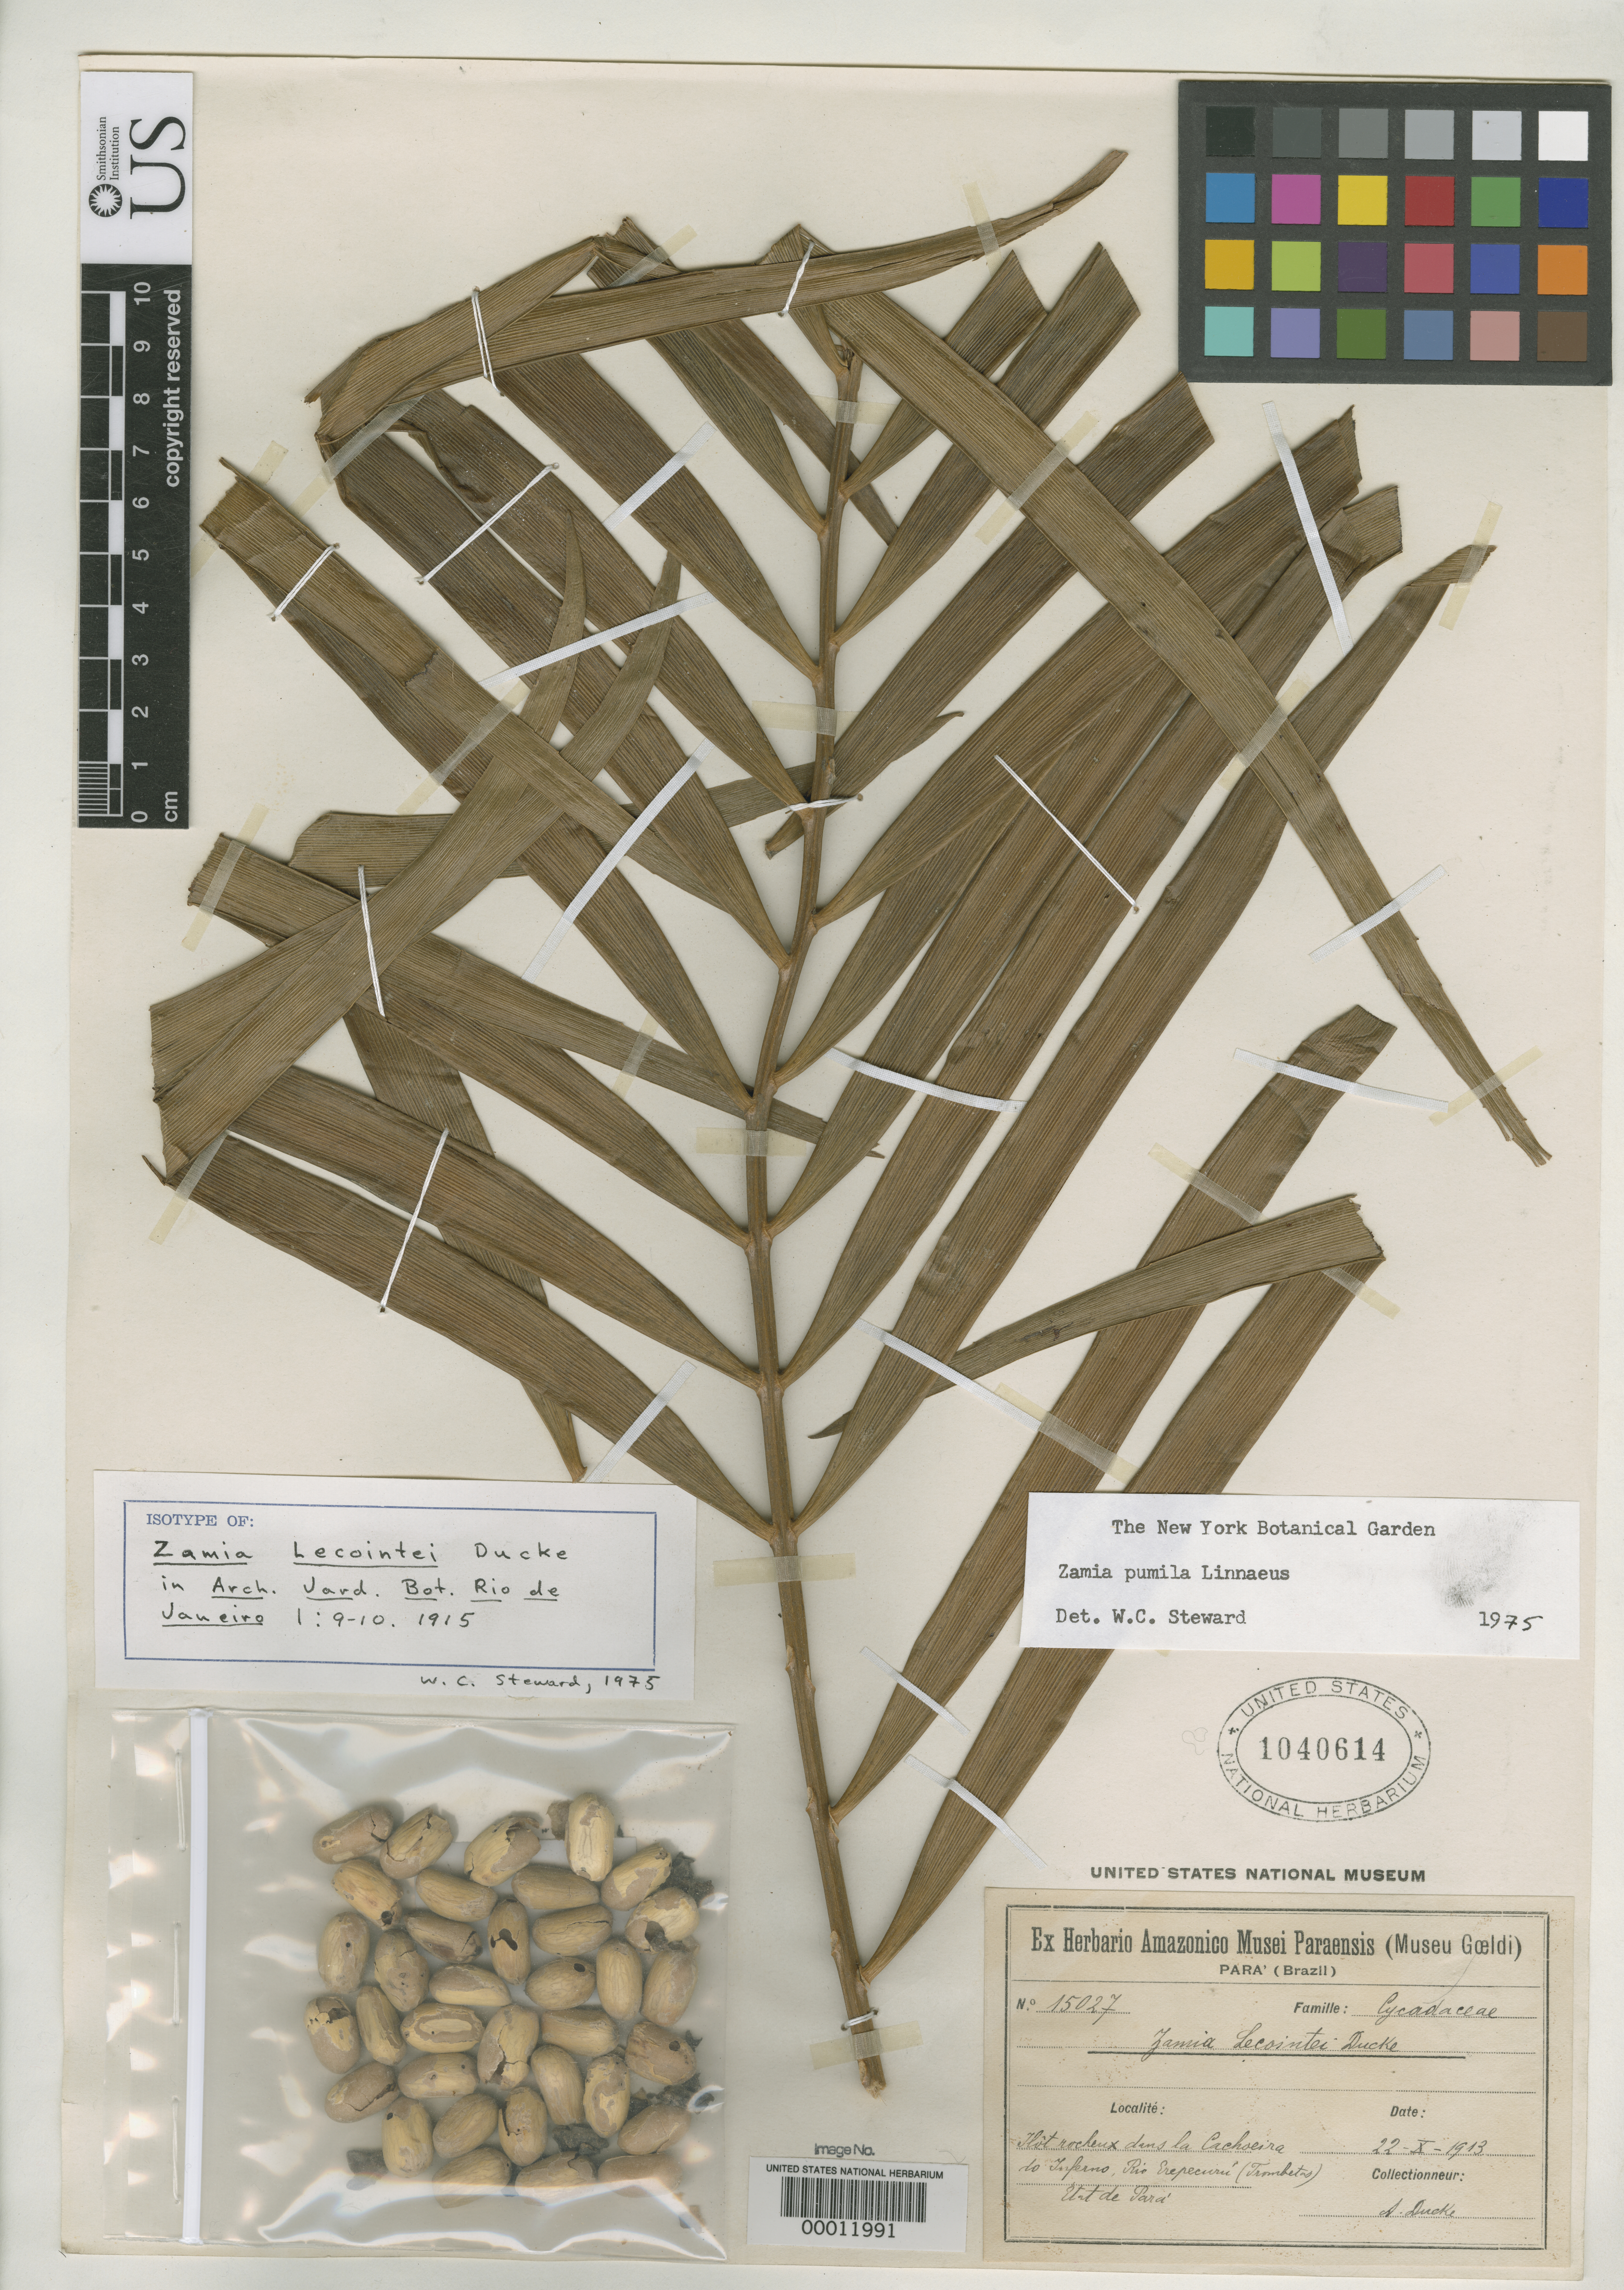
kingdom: Plantae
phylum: Tracheophyta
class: Cycadopsida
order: Cycadales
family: Zamiaceae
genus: Zamia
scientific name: Zamia lecointei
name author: Ducke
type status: Isotype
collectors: A. Ducke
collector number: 15027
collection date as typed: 22 Oct 1913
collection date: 1913-10-22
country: Brazil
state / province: Minas Gerais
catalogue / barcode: US 1040614